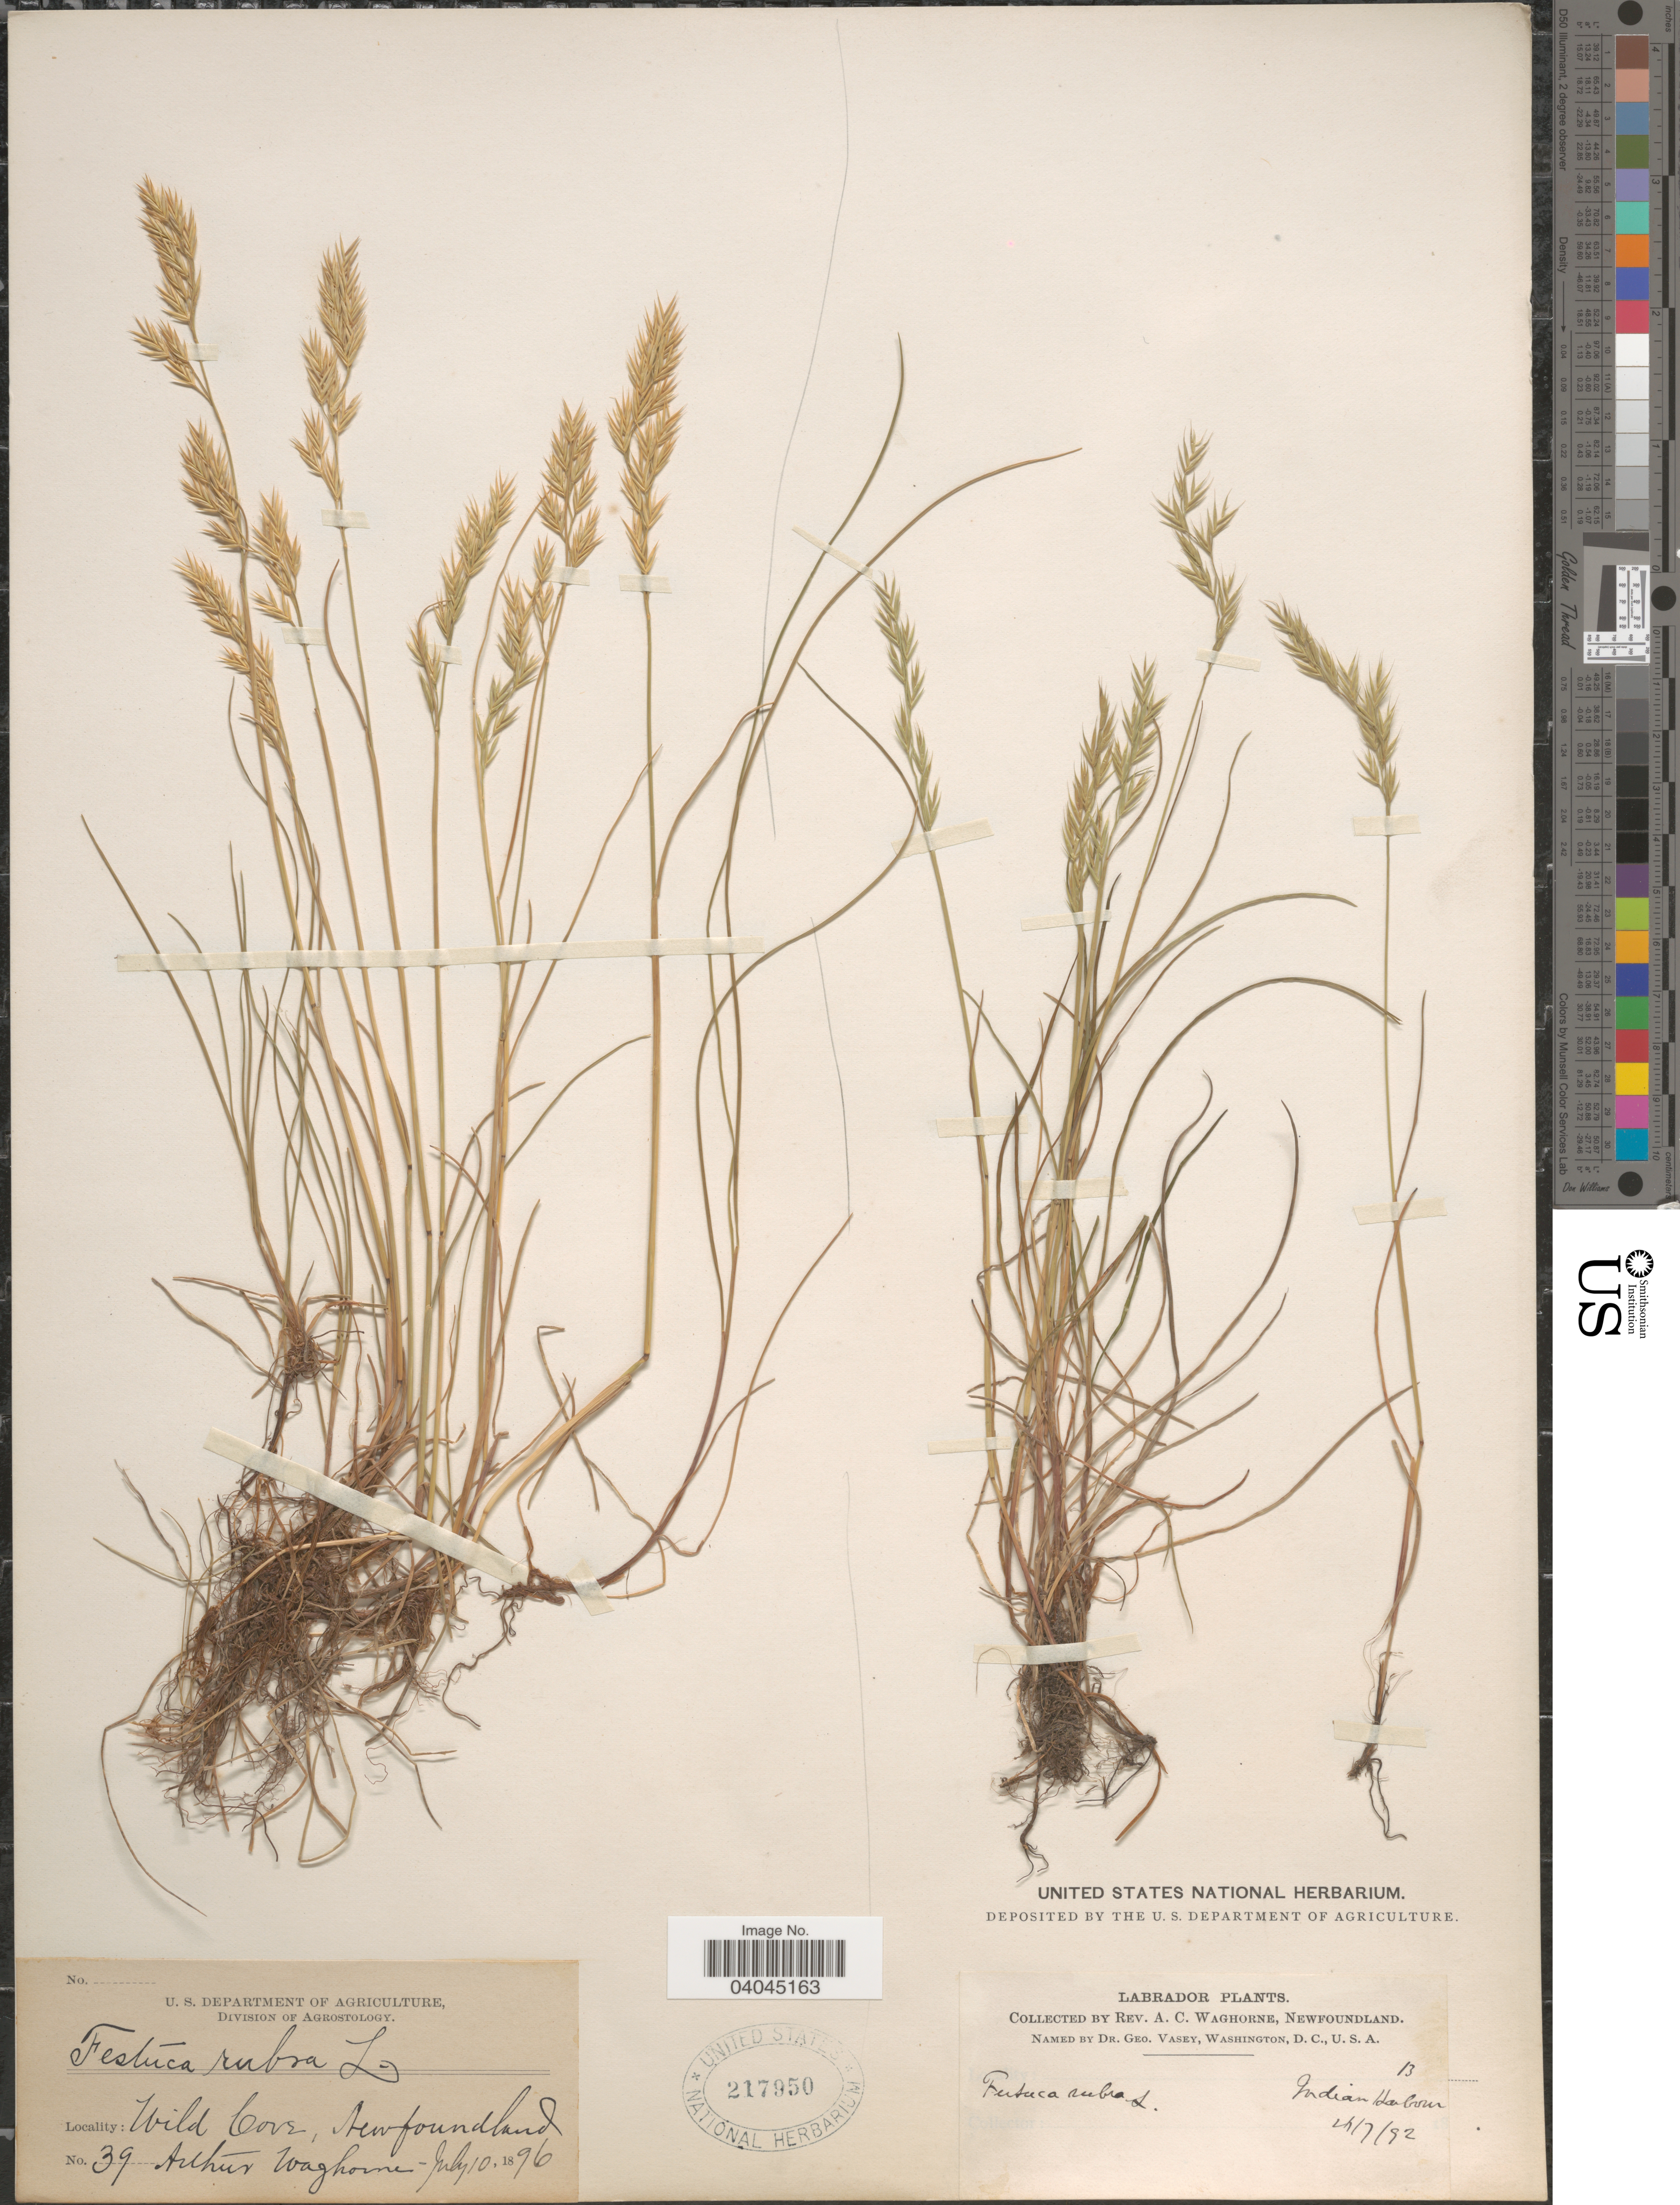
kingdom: Plantae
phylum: Tracheophyta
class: Liliopsida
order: Poales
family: Poaceae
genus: Festuca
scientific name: Festuca rubra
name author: L.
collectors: A. Waghorne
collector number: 13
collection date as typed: Transcribed d/m/y: 25/7/92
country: Canada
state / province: Newfoundland and Labrador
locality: Labrador. Indian Harbour.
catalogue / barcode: US 217950-2